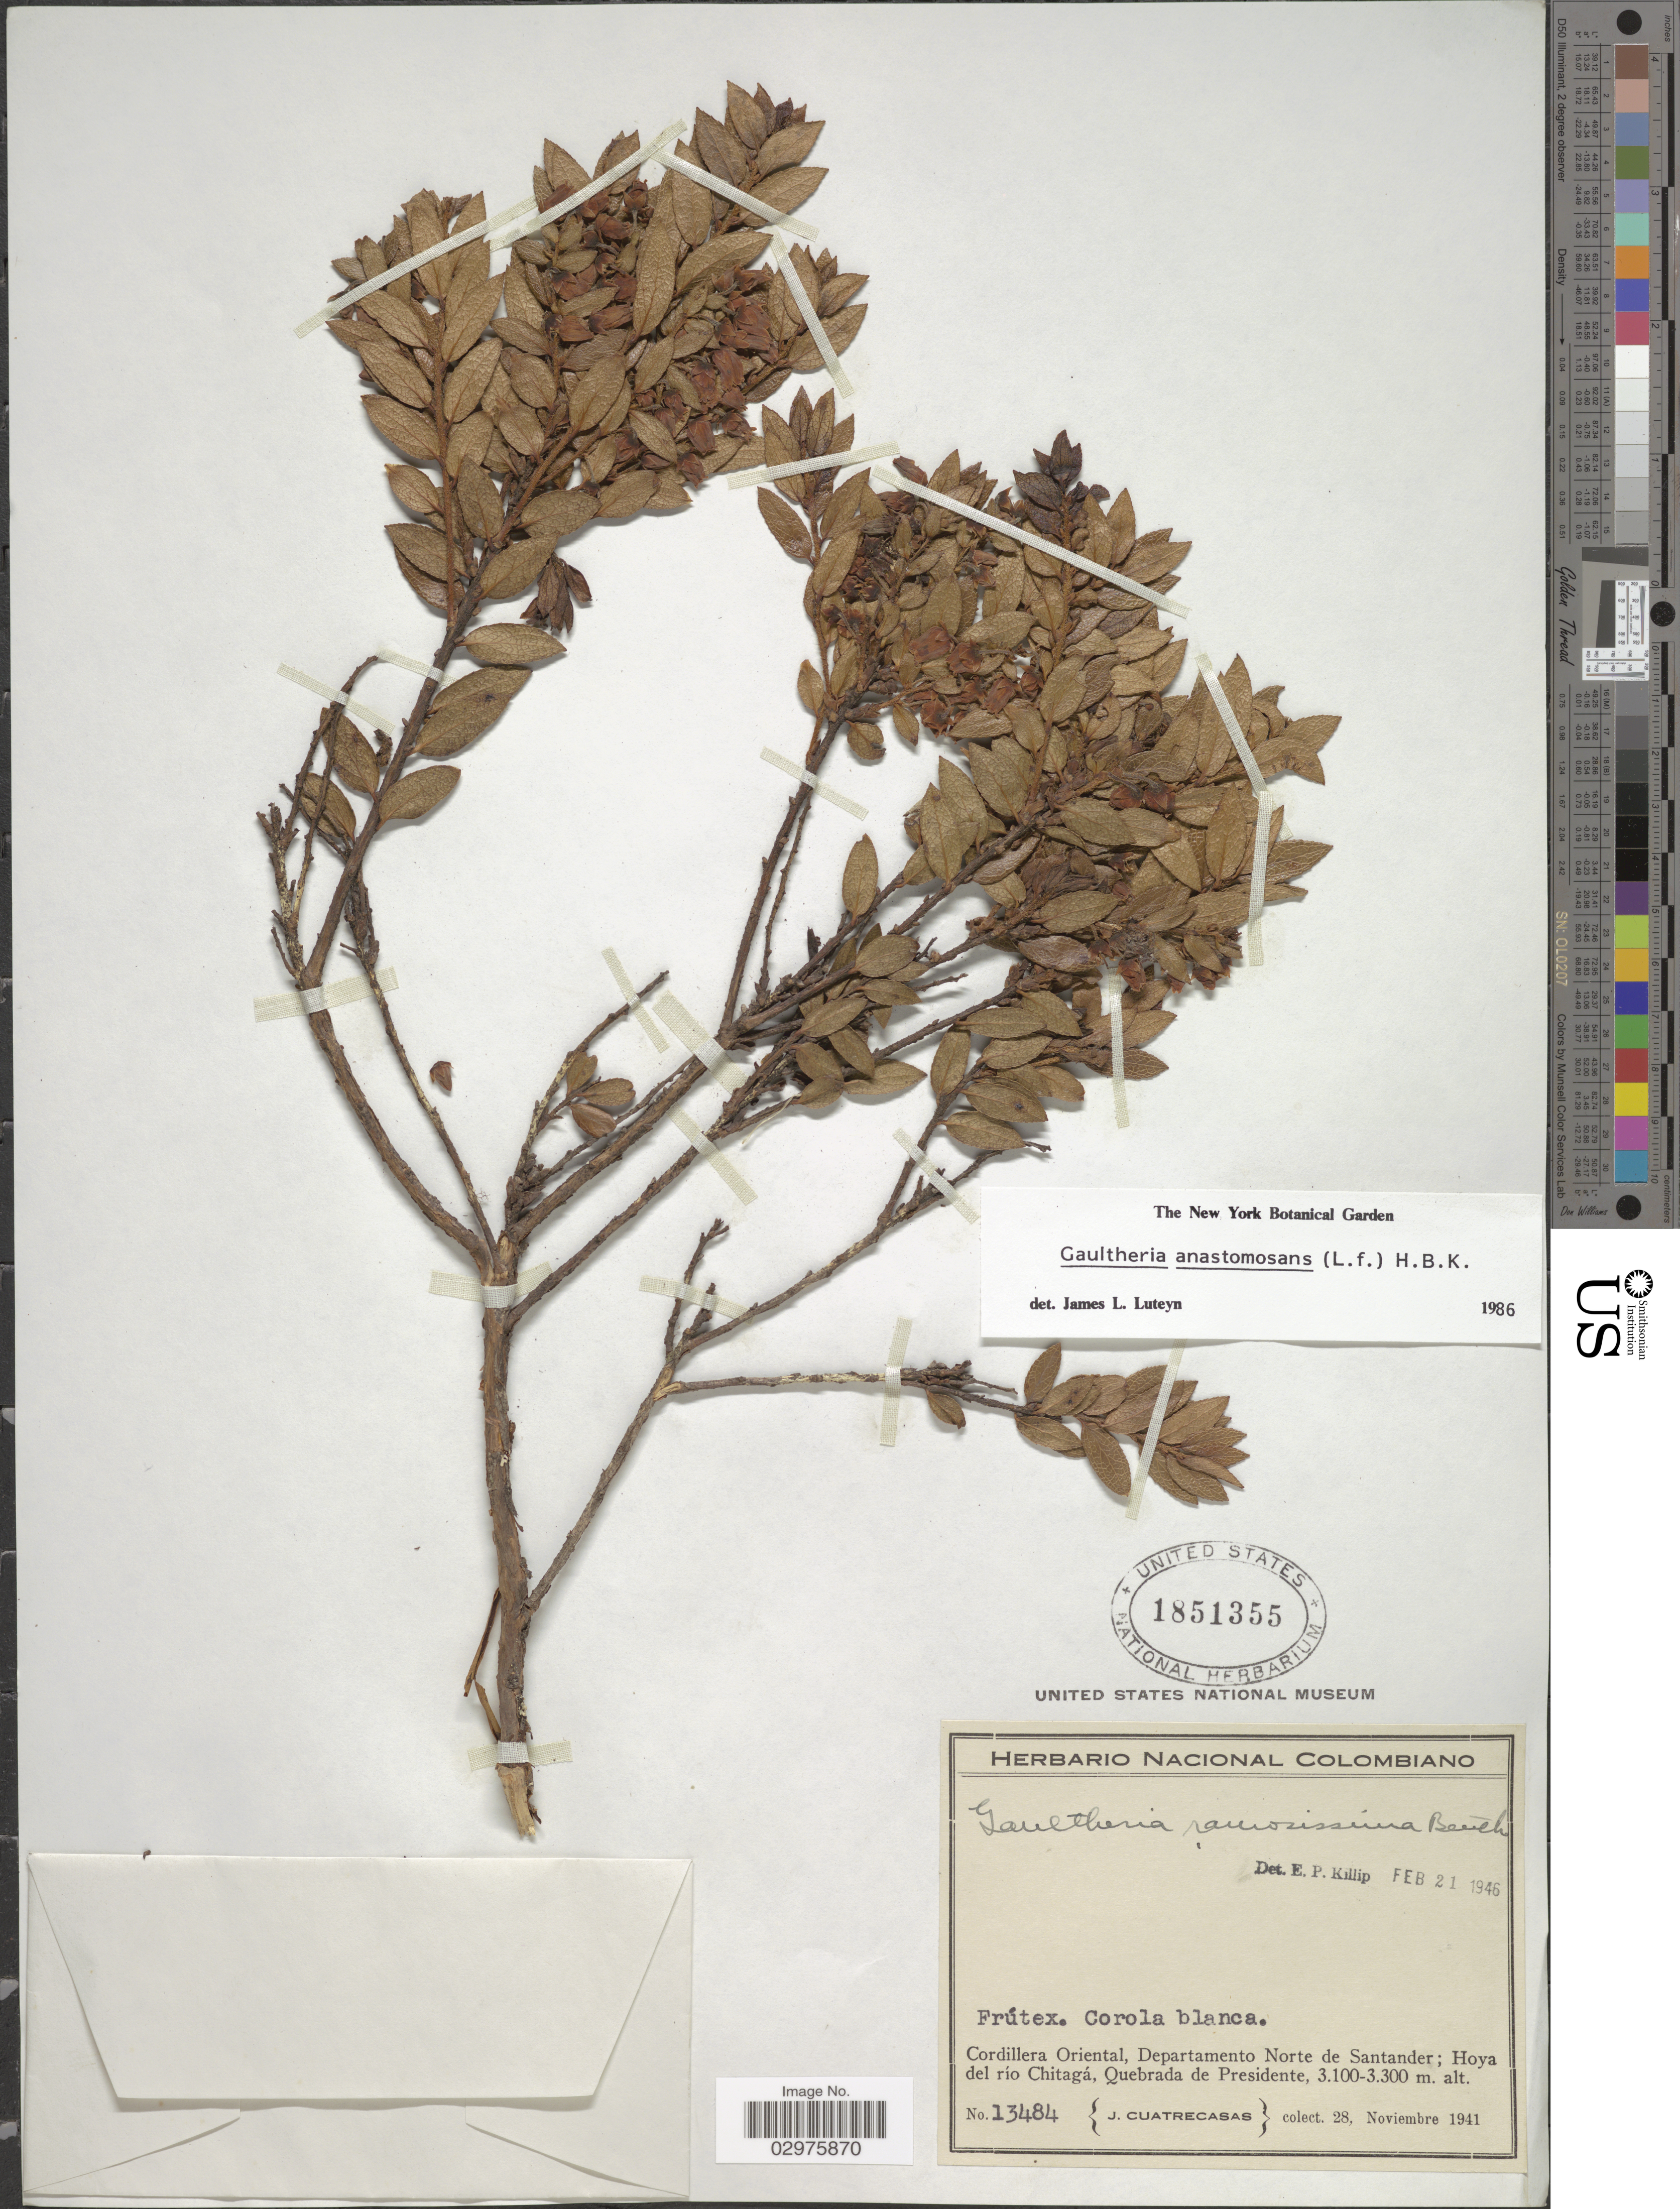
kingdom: Plantae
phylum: Tracheophyta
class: Magnoliopsida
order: Ericales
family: Ericaceae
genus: Gaultheria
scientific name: Gaultheria anastomosans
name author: (L. f.) Kunth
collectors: J. Cuatrecasas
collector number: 13484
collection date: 1941-11-28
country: Colombia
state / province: Santander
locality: Cordillera Oriental, Departamento Norte de Santander; Hoya del río Chitagá, Quebrada de Presidente.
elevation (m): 3100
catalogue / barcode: US 1851355